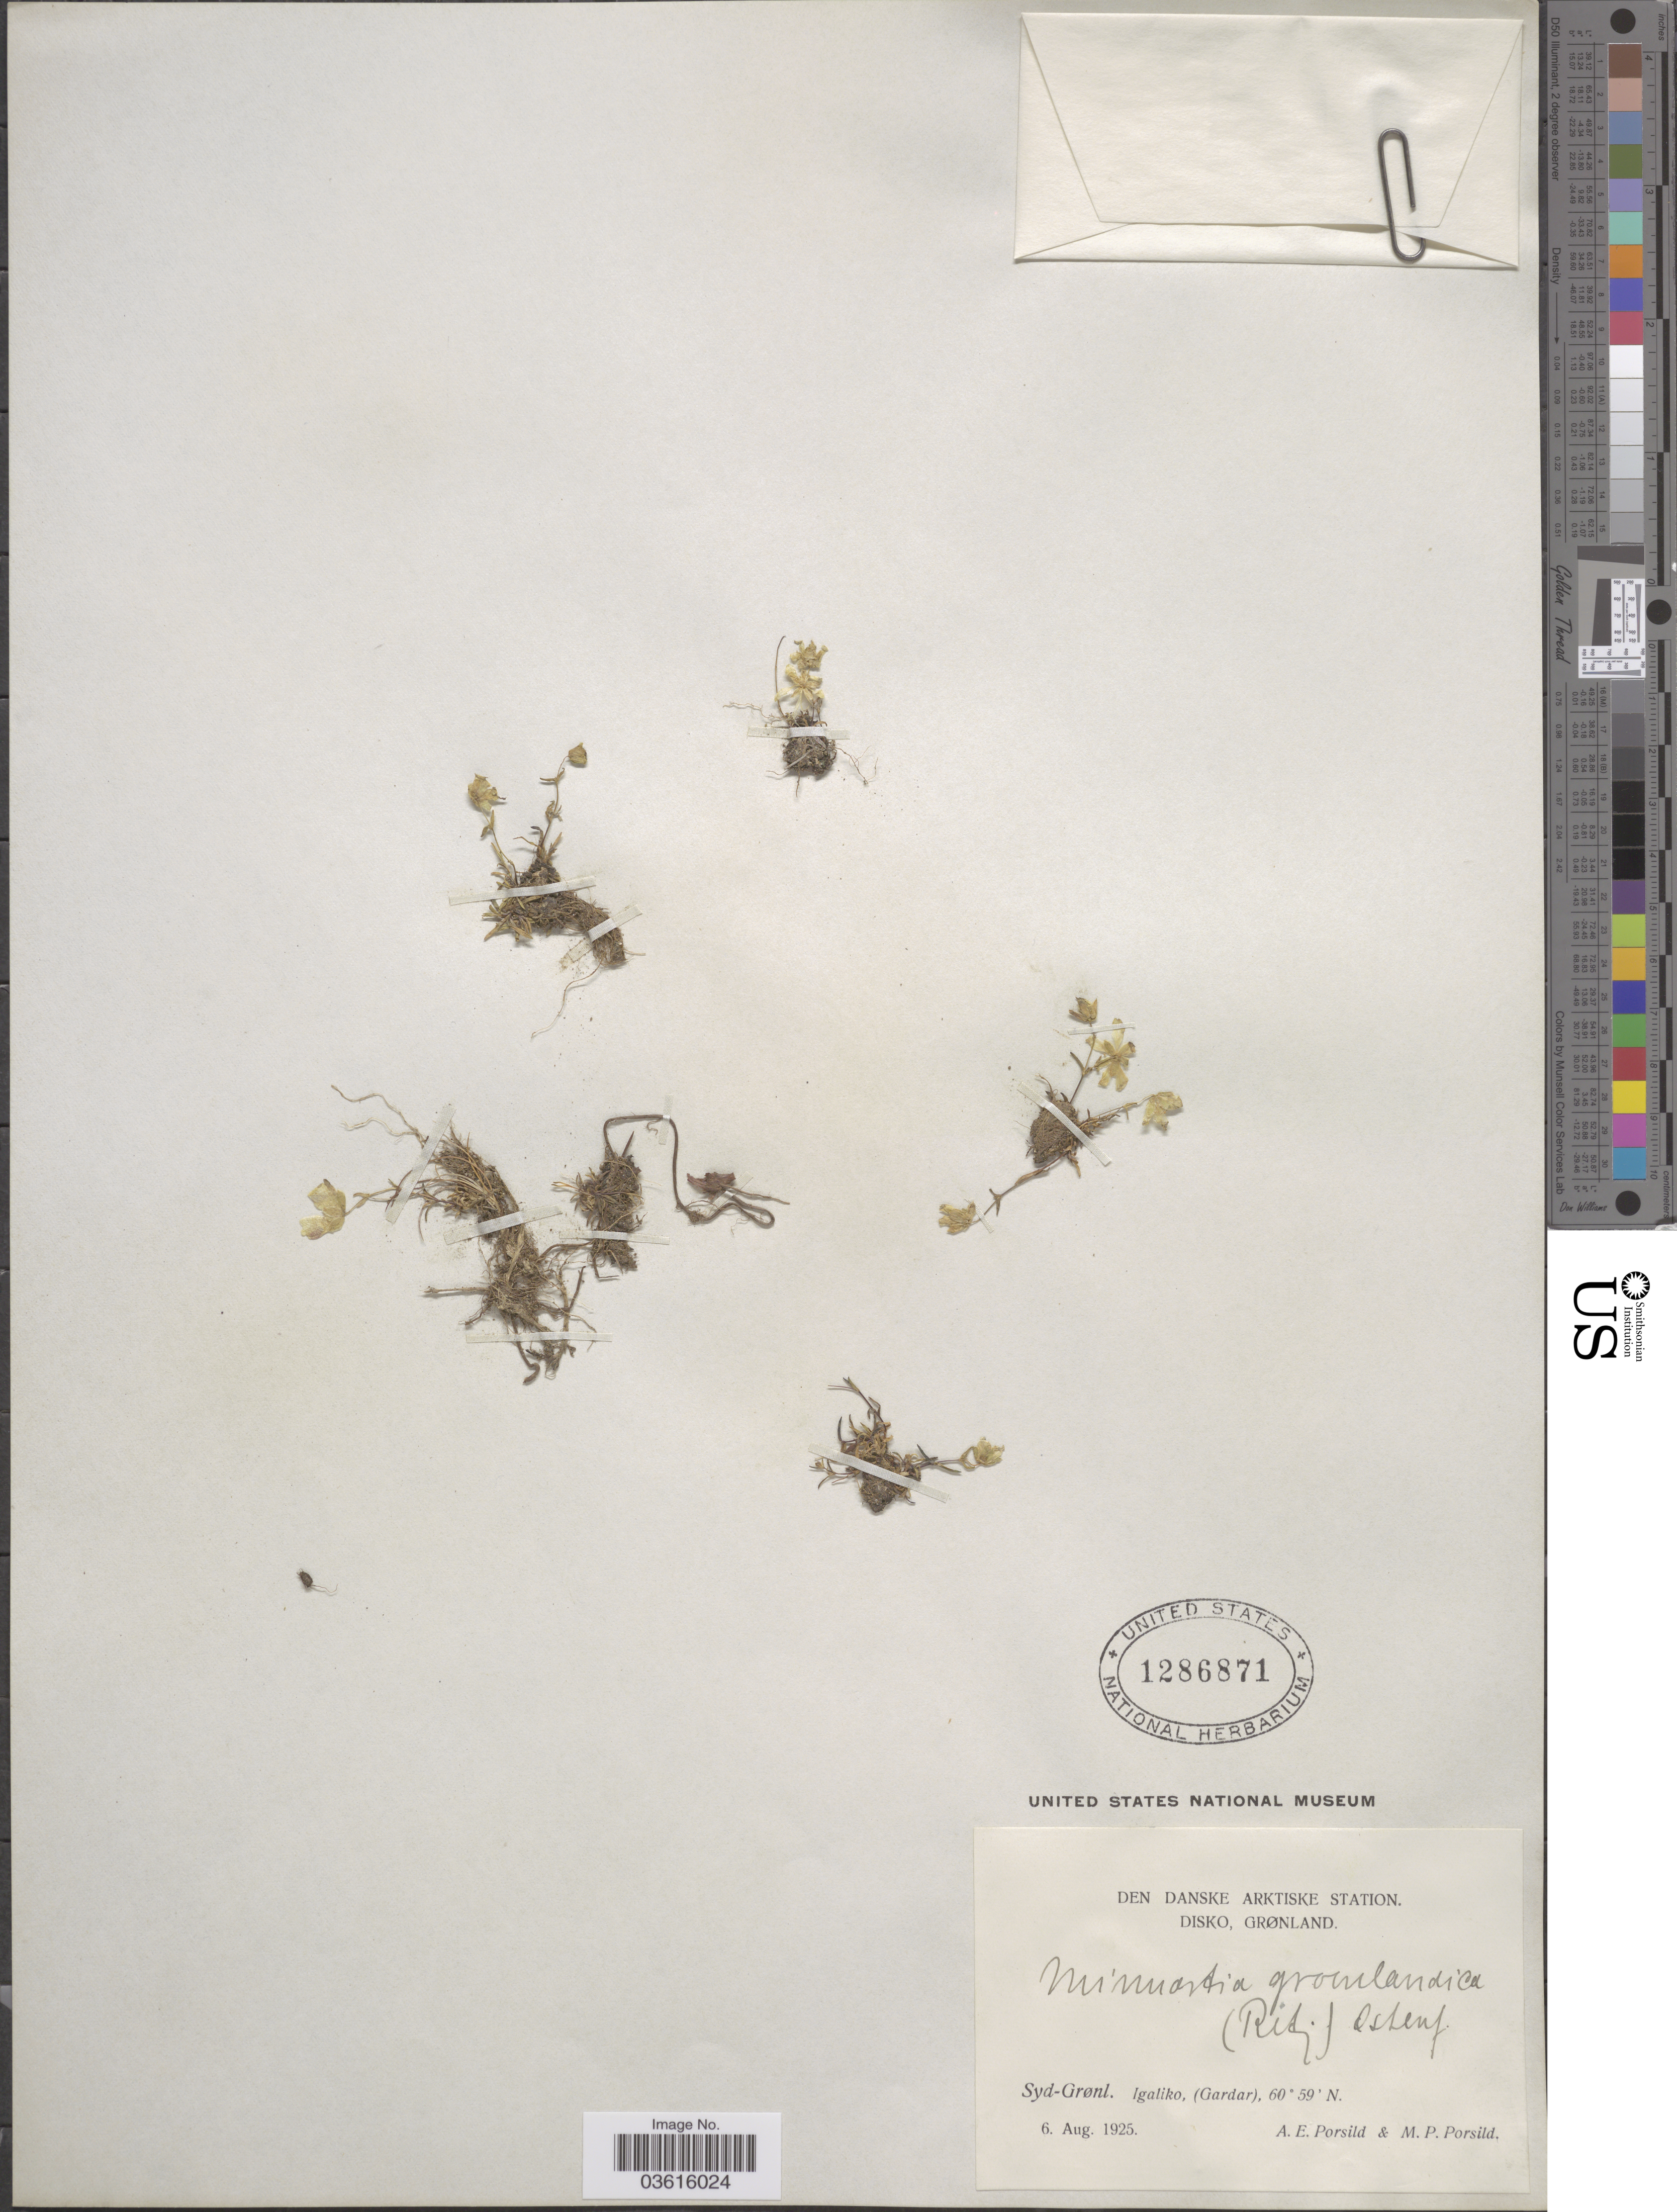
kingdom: Plantae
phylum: Tracheophyta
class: Magnoliopsida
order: Caryophyllales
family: Caryophyllaceae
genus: Minuartia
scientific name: Minuartia groenlandica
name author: (Retz.) Ostenf.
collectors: A. E. Porsild & M. P. Porsild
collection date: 1925-08-06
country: Greenland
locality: Den Danske Arktiske Station, Disko, Grønland. Syd-Grønl. Igaliko, (Gardar).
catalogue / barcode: US 1286871